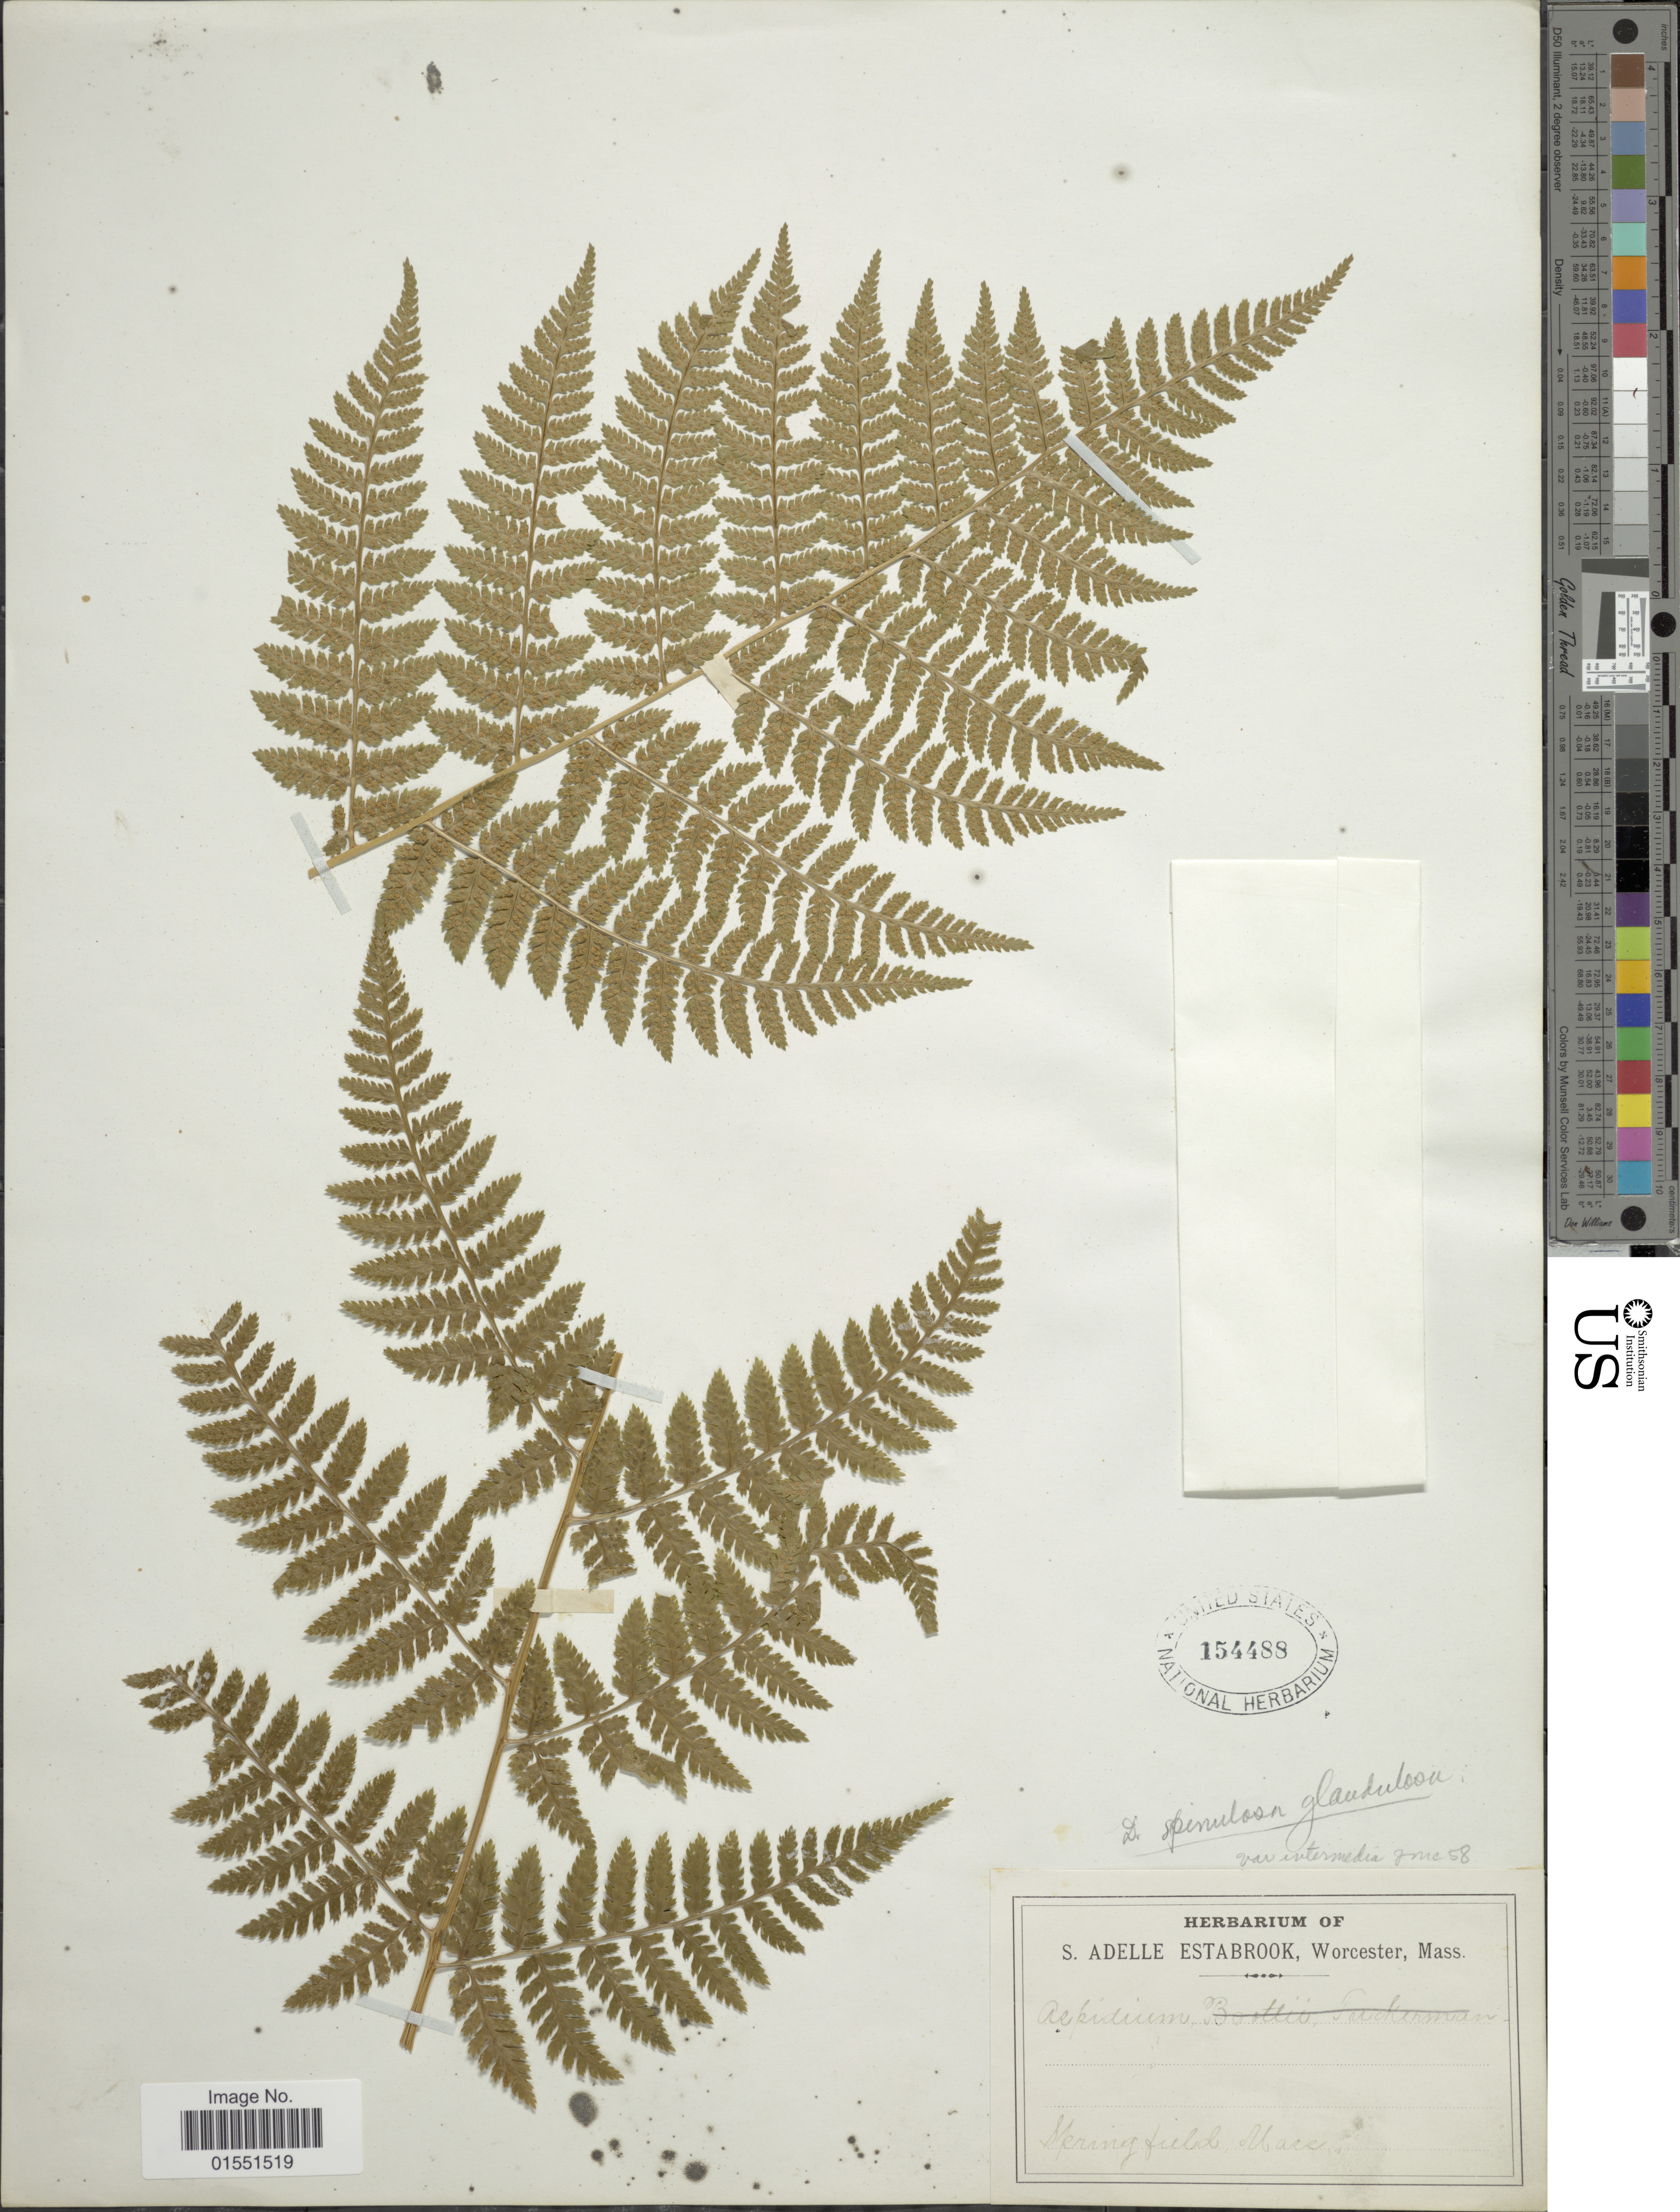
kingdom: Plantae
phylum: Tracheophyta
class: Polypodiopsida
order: Polypodiales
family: Dryopteridaceae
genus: Dryopteris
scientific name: Dryopteris intermedia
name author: (Muhl.) A. Gray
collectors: ex herb. S. Adelle Estabrook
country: United States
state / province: Massachusetts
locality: Springfield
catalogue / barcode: US 154488